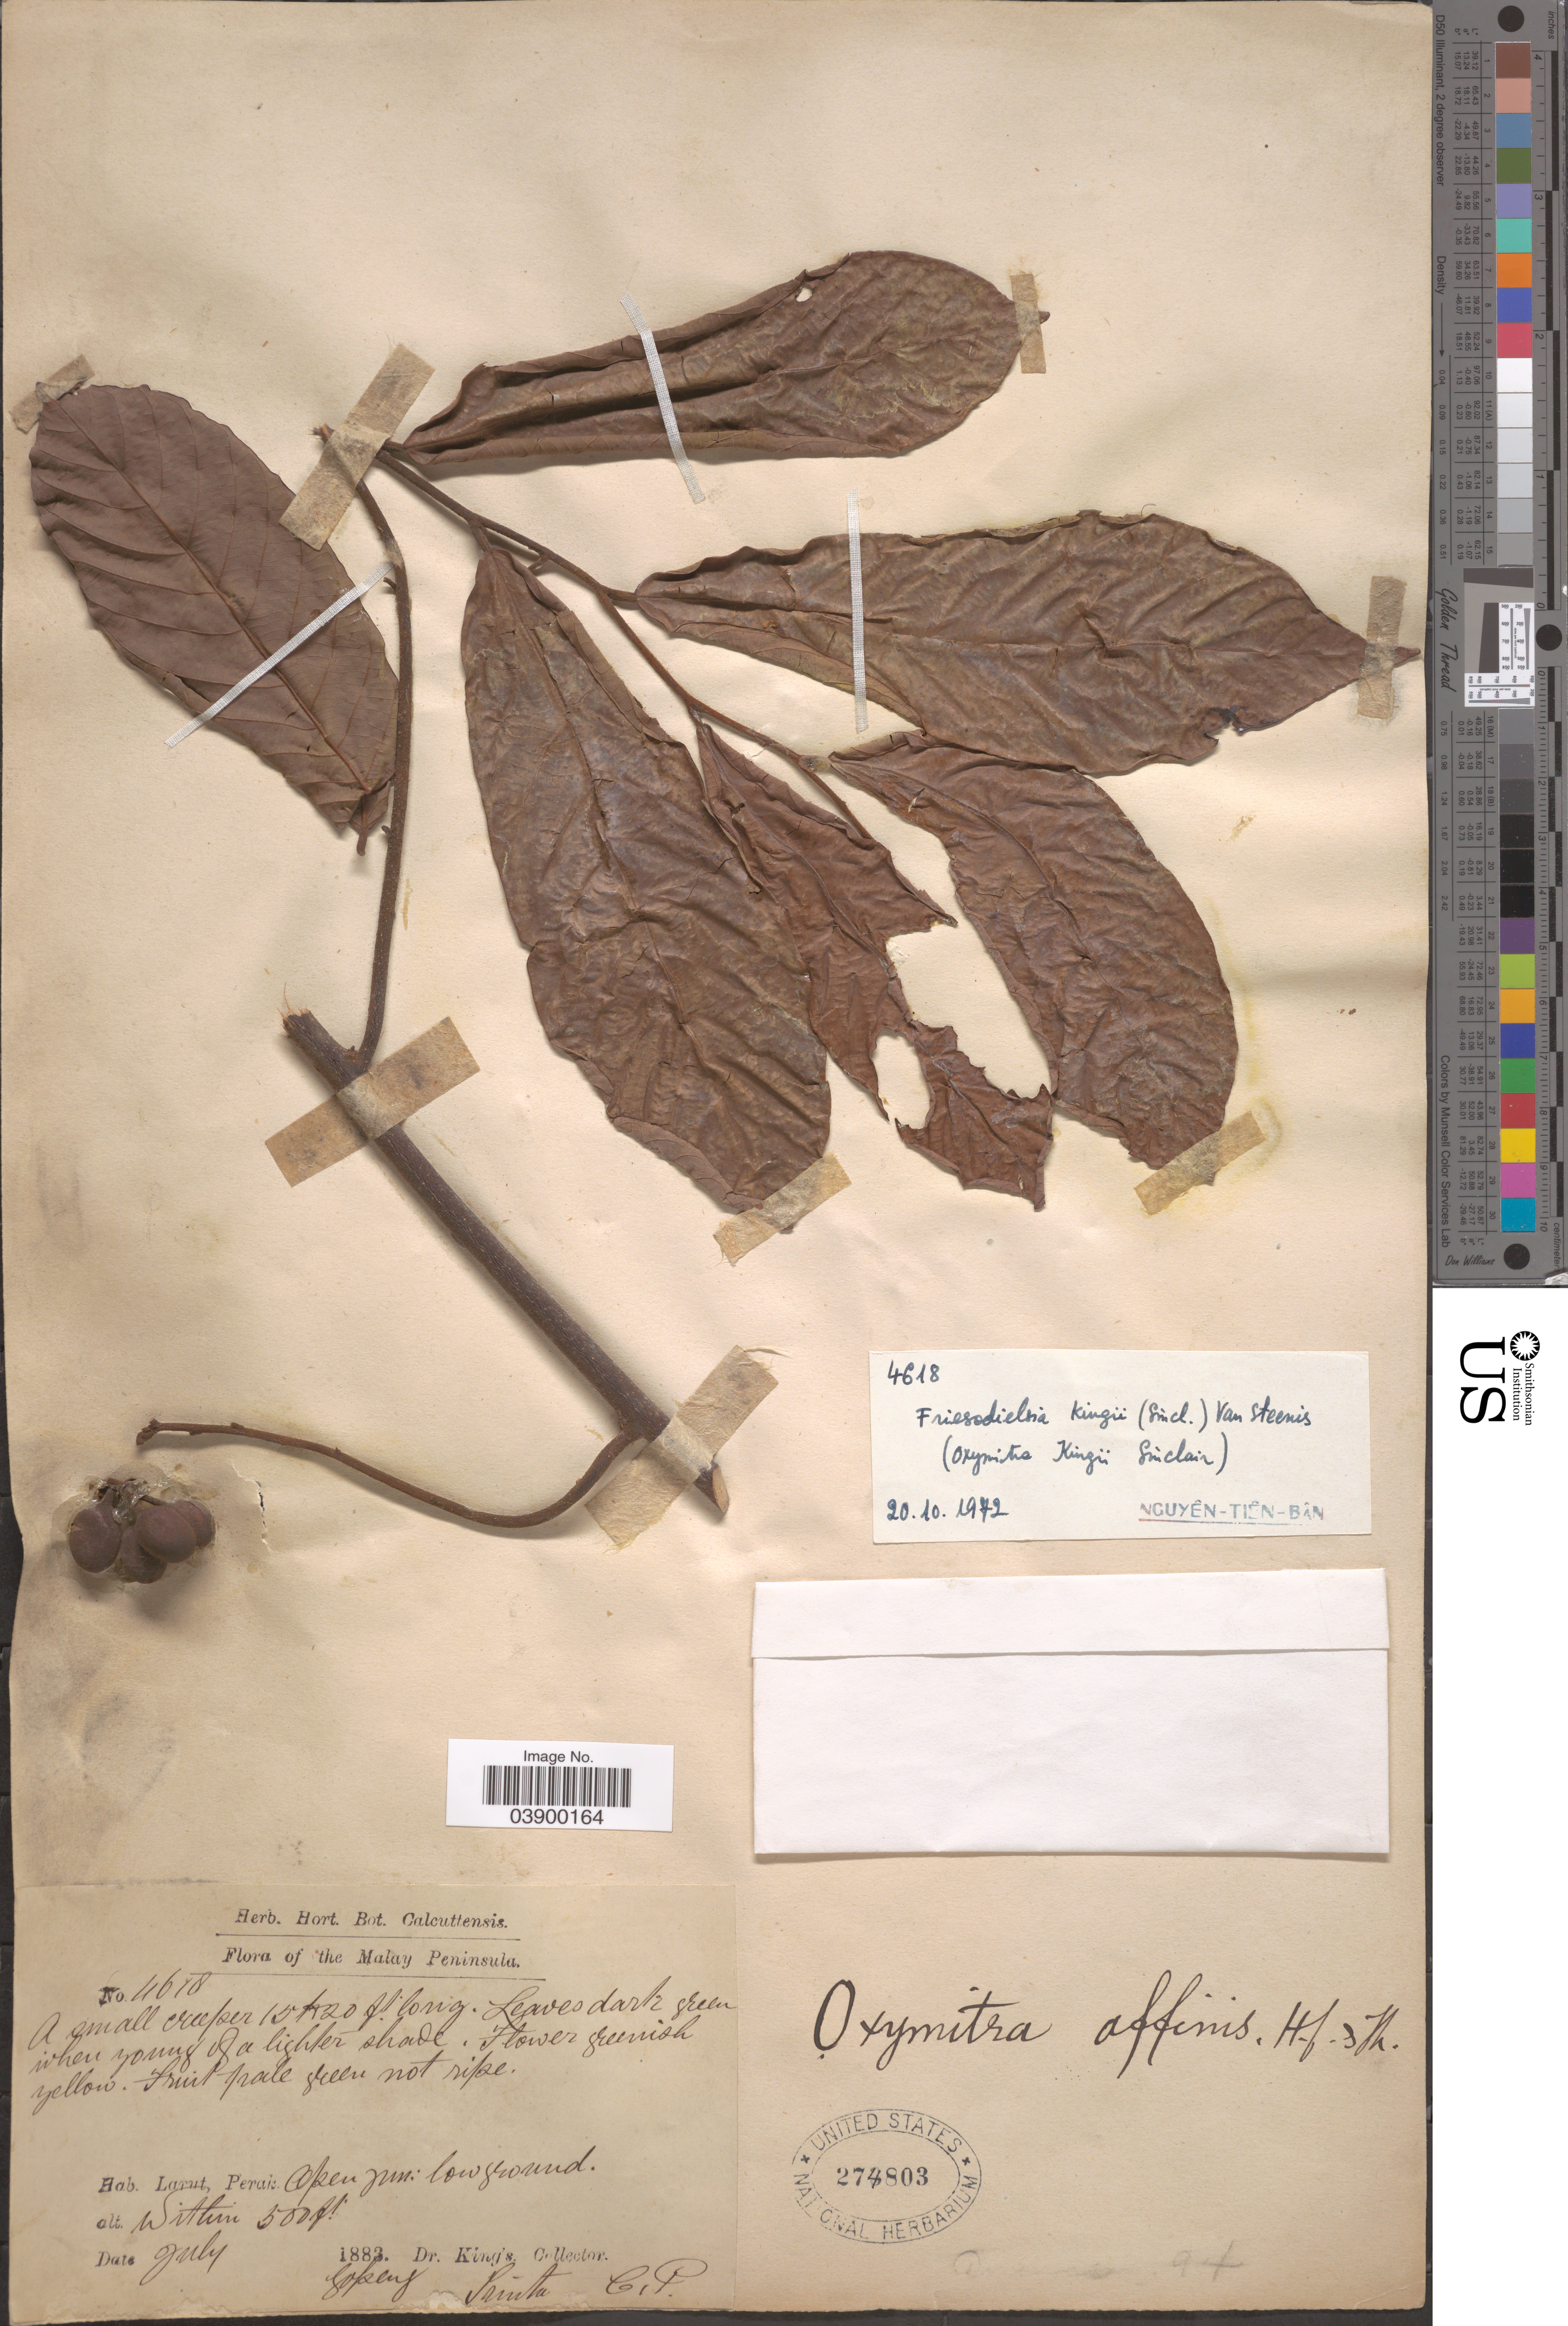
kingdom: Plantae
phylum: Tracheophyta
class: Magnoliopsida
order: Magnoliales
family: Annonaceae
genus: Friesodielsia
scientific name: Friesodielsia kingii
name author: (J. Sinclair) Steenis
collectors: Dr. King's collector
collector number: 4618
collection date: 1883-07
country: Malaysia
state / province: Perak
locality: The Malay Peninsula. Larut, Perak. Open jun.: low ground. Gopeng Srinta.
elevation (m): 152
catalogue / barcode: US 274803